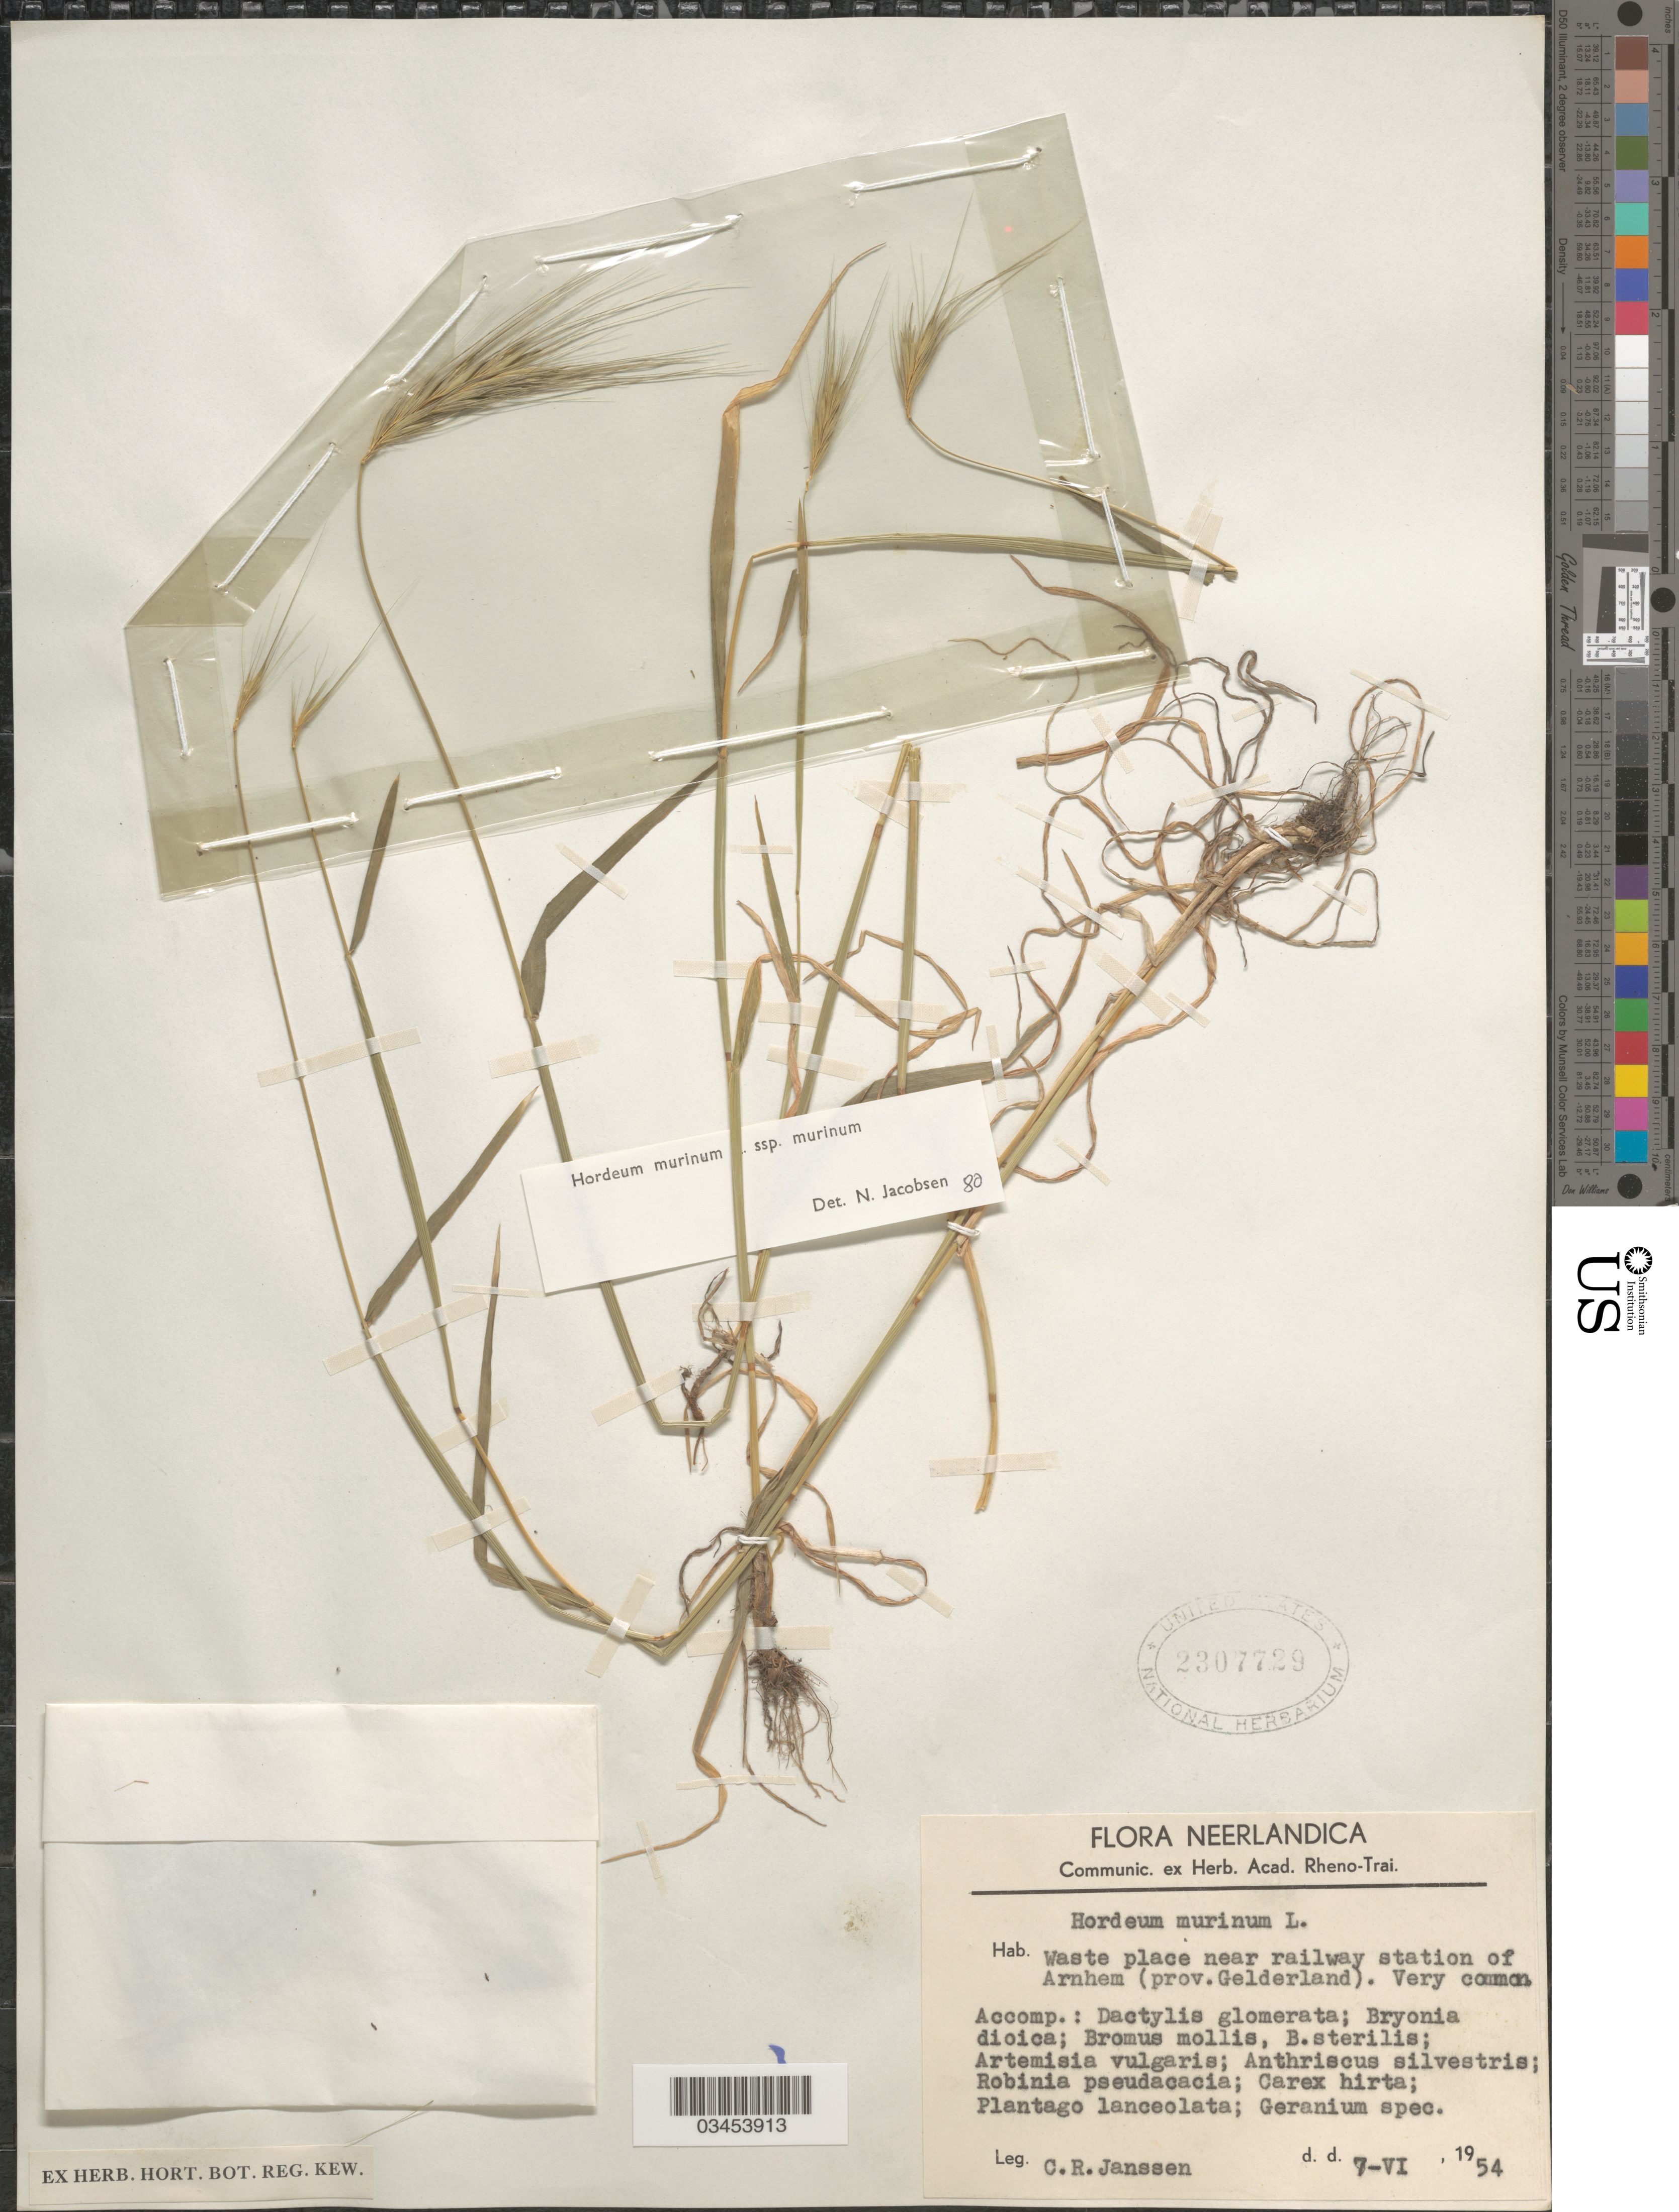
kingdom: Plantae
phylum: Tracheophyta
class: Liliopsida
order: Poales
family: Poaceae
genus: Hordeum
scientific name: Hordeum murinum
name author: L.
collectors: C. Janssen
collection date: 1954-06-07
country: Netherlands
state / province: Gelderland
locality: Neerlandica. Waste place near railway station of Arnhem.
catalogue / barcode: US 2307729